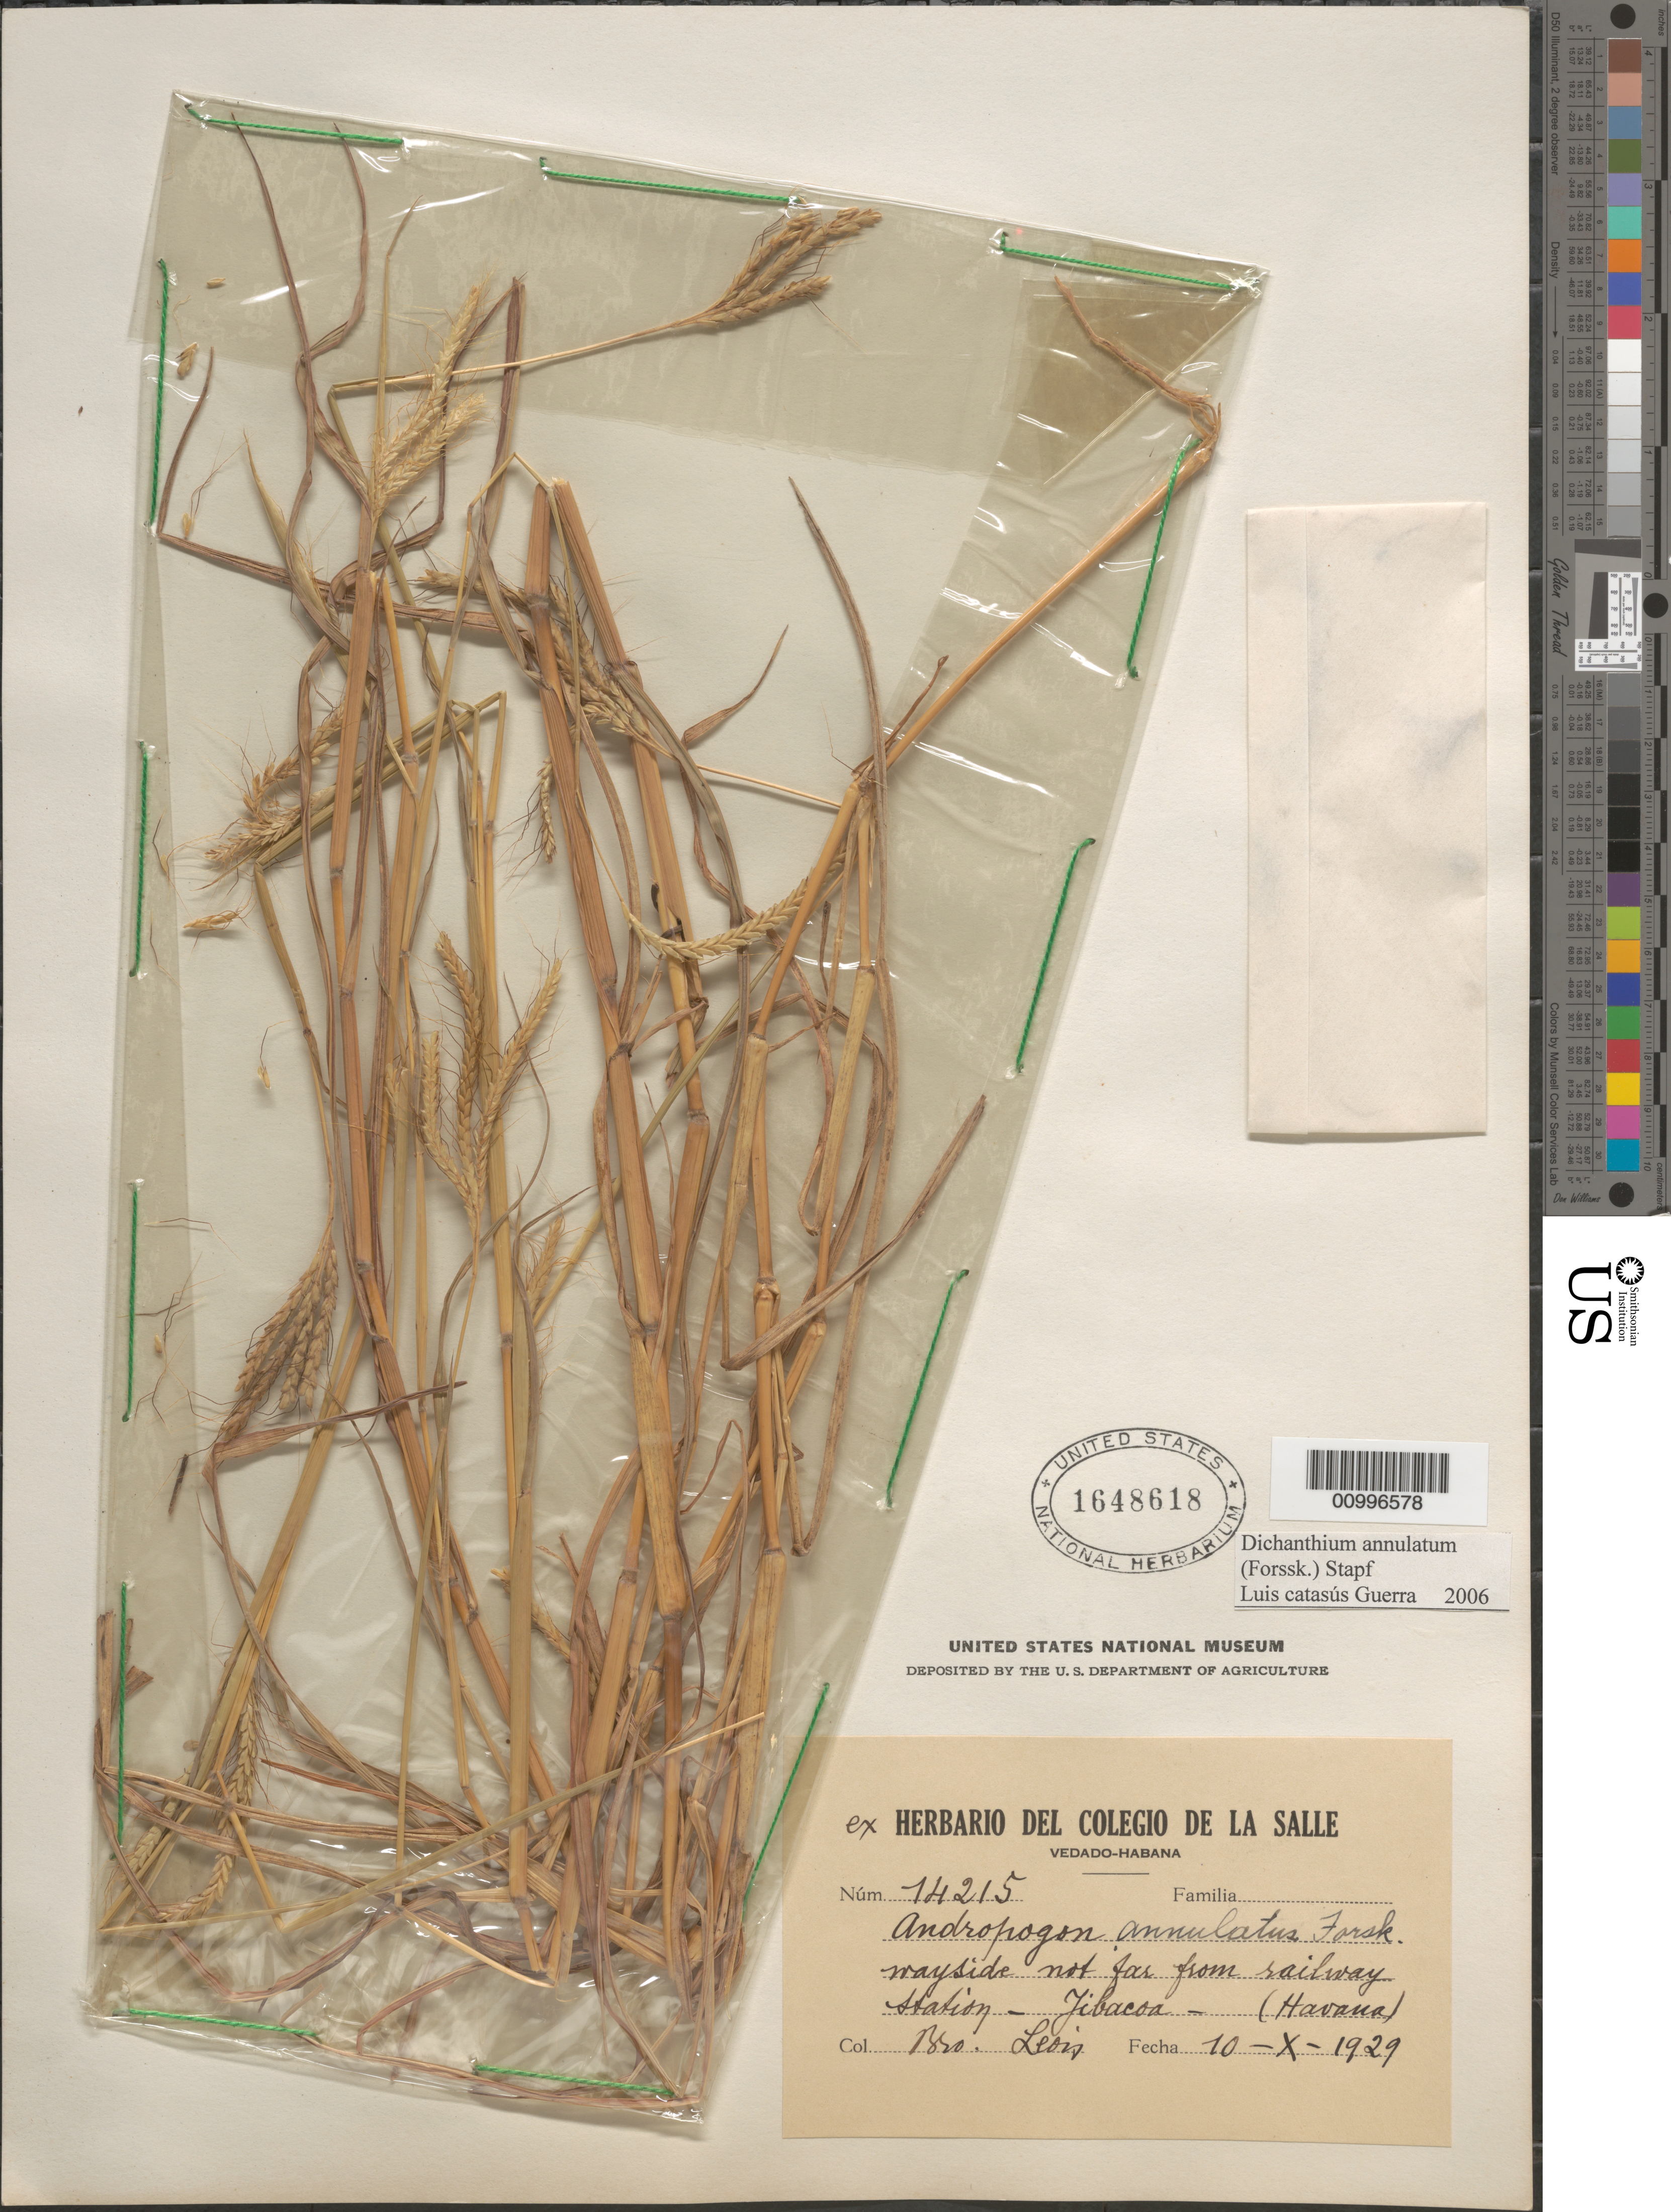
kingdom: Plantae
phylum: Tracheophyta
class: Liliopsida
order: Poales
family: Poaceae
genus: Dichanthium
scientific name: Dichanthium annulatum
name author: (Forssk.) Stapf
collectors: Bro. León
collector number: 14215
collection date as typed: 10 Oct 1929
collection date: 1929-10-10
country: Cuba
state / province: La Habana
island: Cuba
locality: La Habana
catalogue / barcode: US 1648618